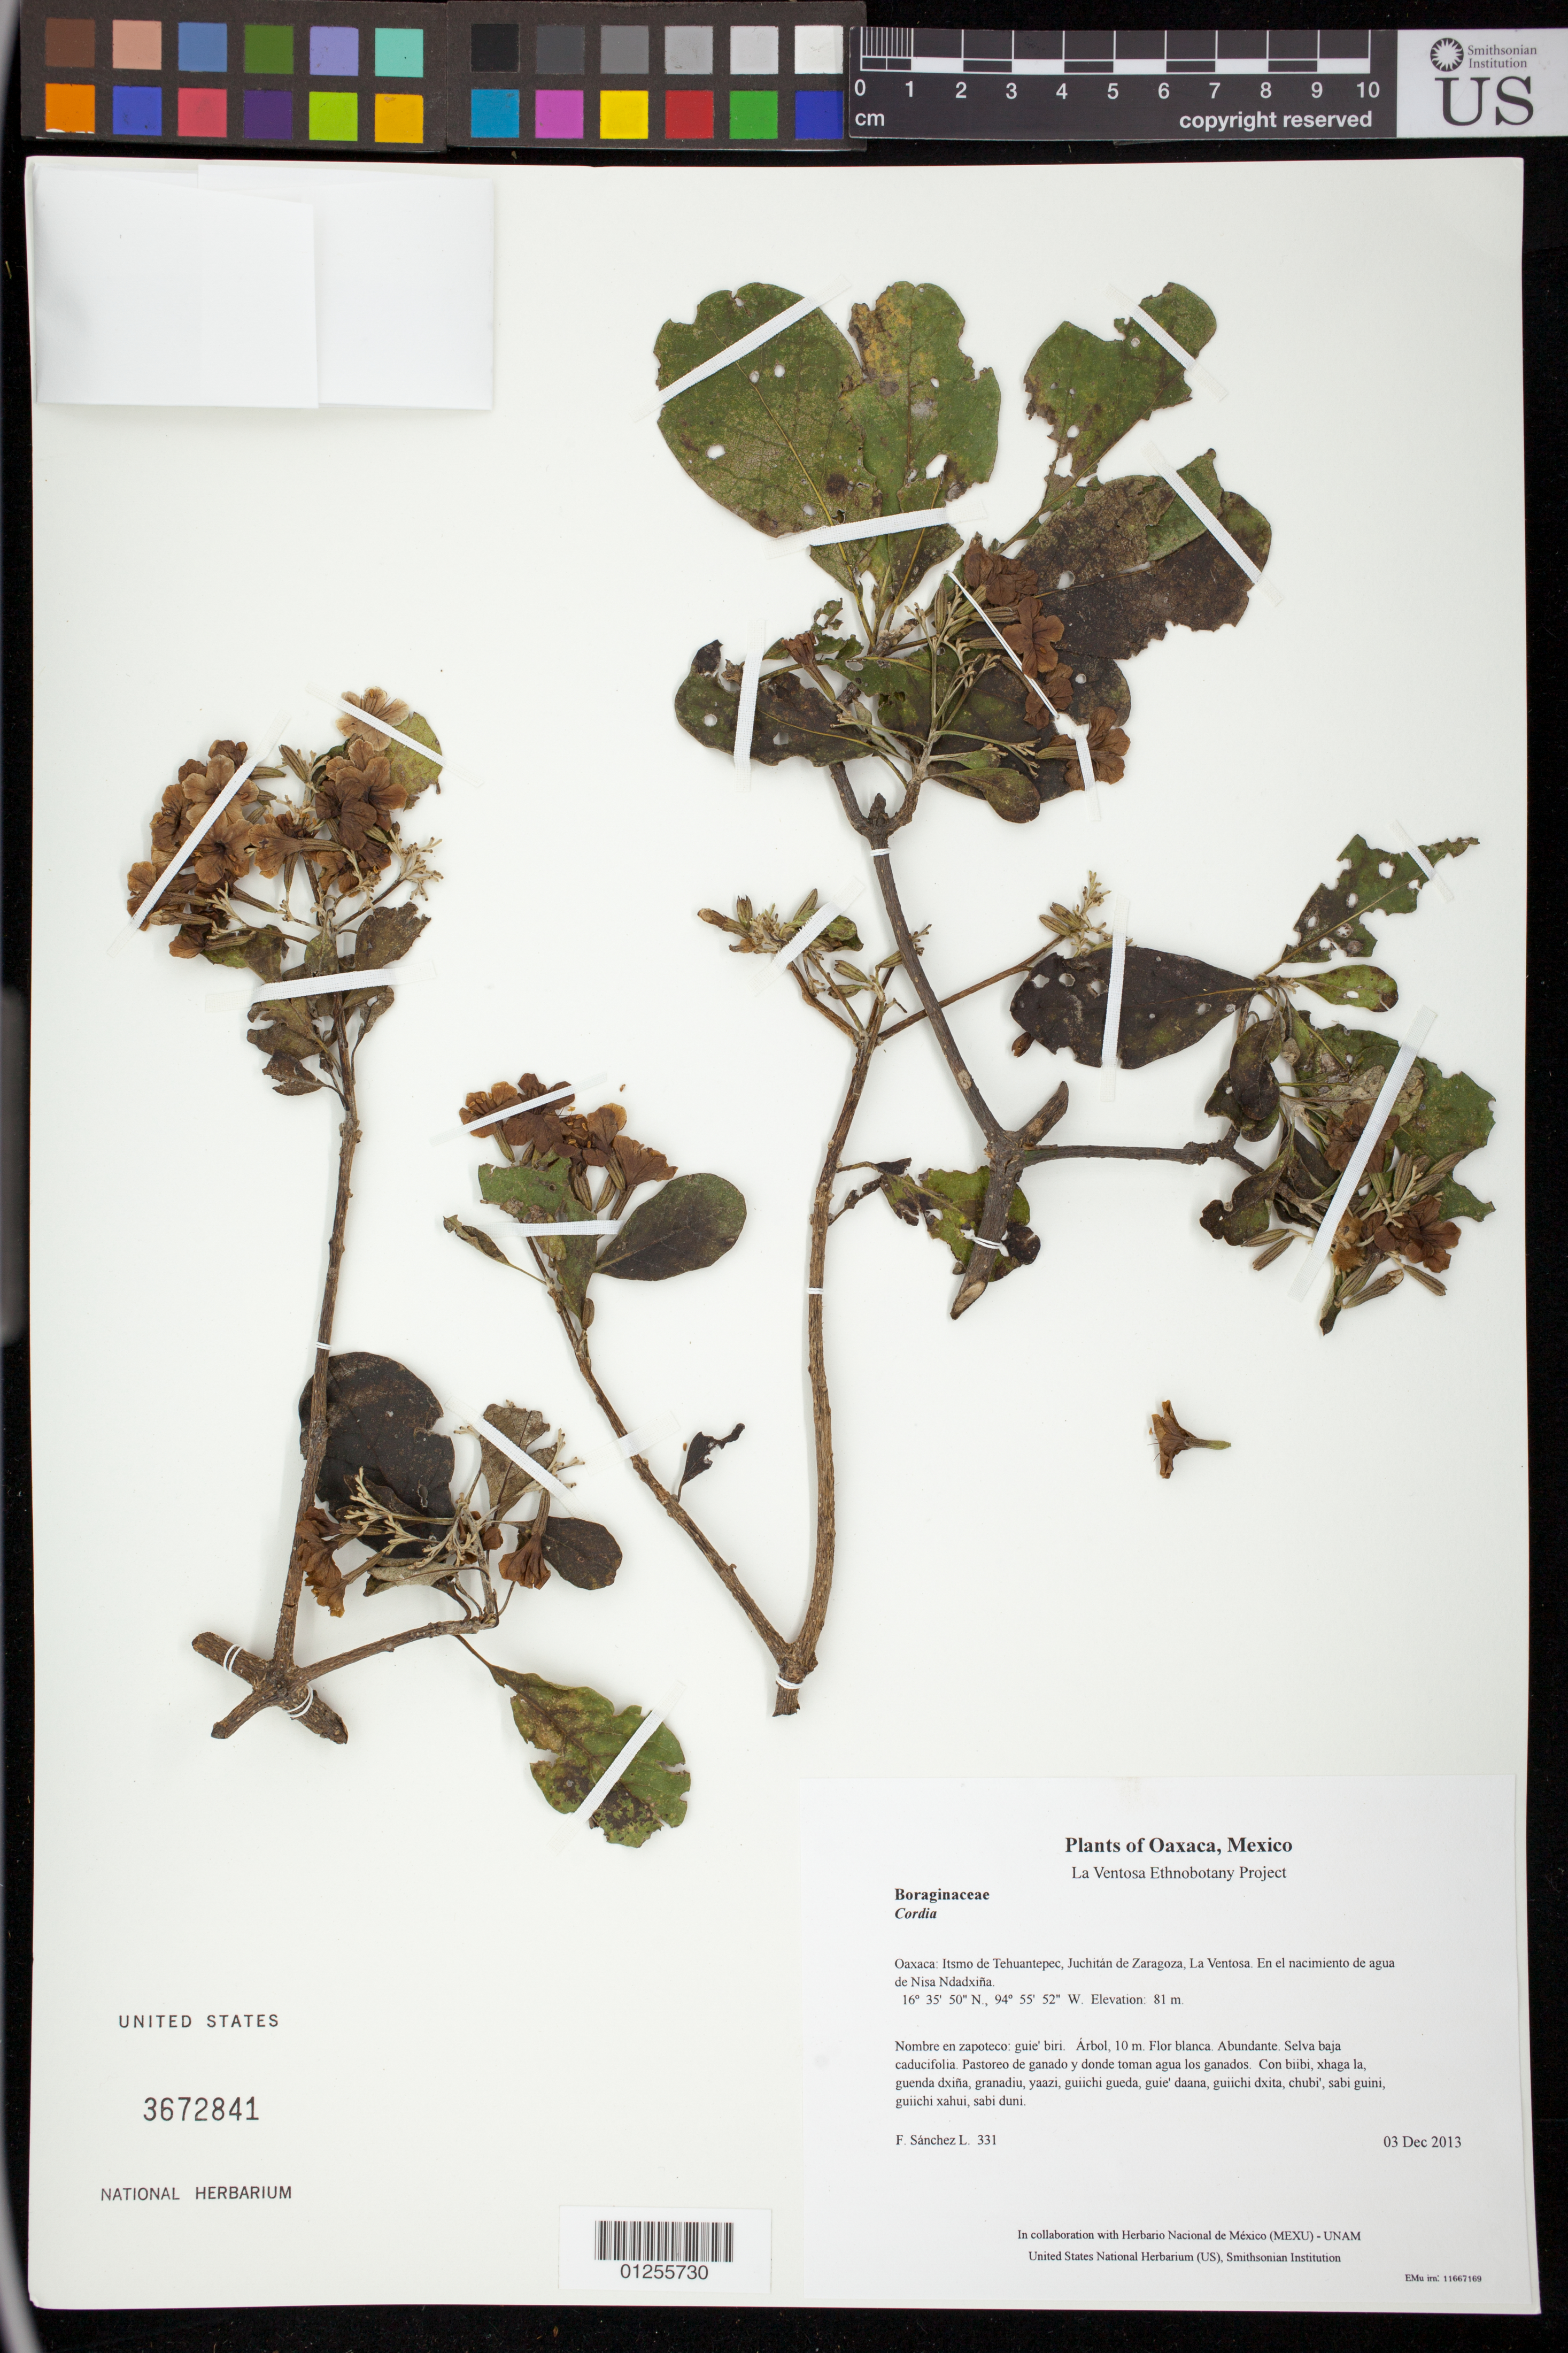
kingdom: Plantae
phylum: Tracheophyta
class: Magnoliopsida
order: Boraginales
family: Cordiaceae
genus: Cordia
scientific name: Cordia sp.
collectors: F. Sánchez L.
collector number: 331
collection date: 2013-12-03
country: Mexico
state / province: Oaxaca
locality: Itsmo de Tehuantepec, Juchitán de Zaragoza, La Ventosa. En el nacimiento de agua de Nisa Ndadxiña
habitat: Selva baja caducifolia. Pastoreo de ganado y donde toman agua los ganados.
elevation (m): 81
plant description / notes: JEBOT, MEXU, SERO, US; Yaga. 10 m. Guie' naquichi'. Stale.; hormiguillo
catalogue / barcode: US 3672841